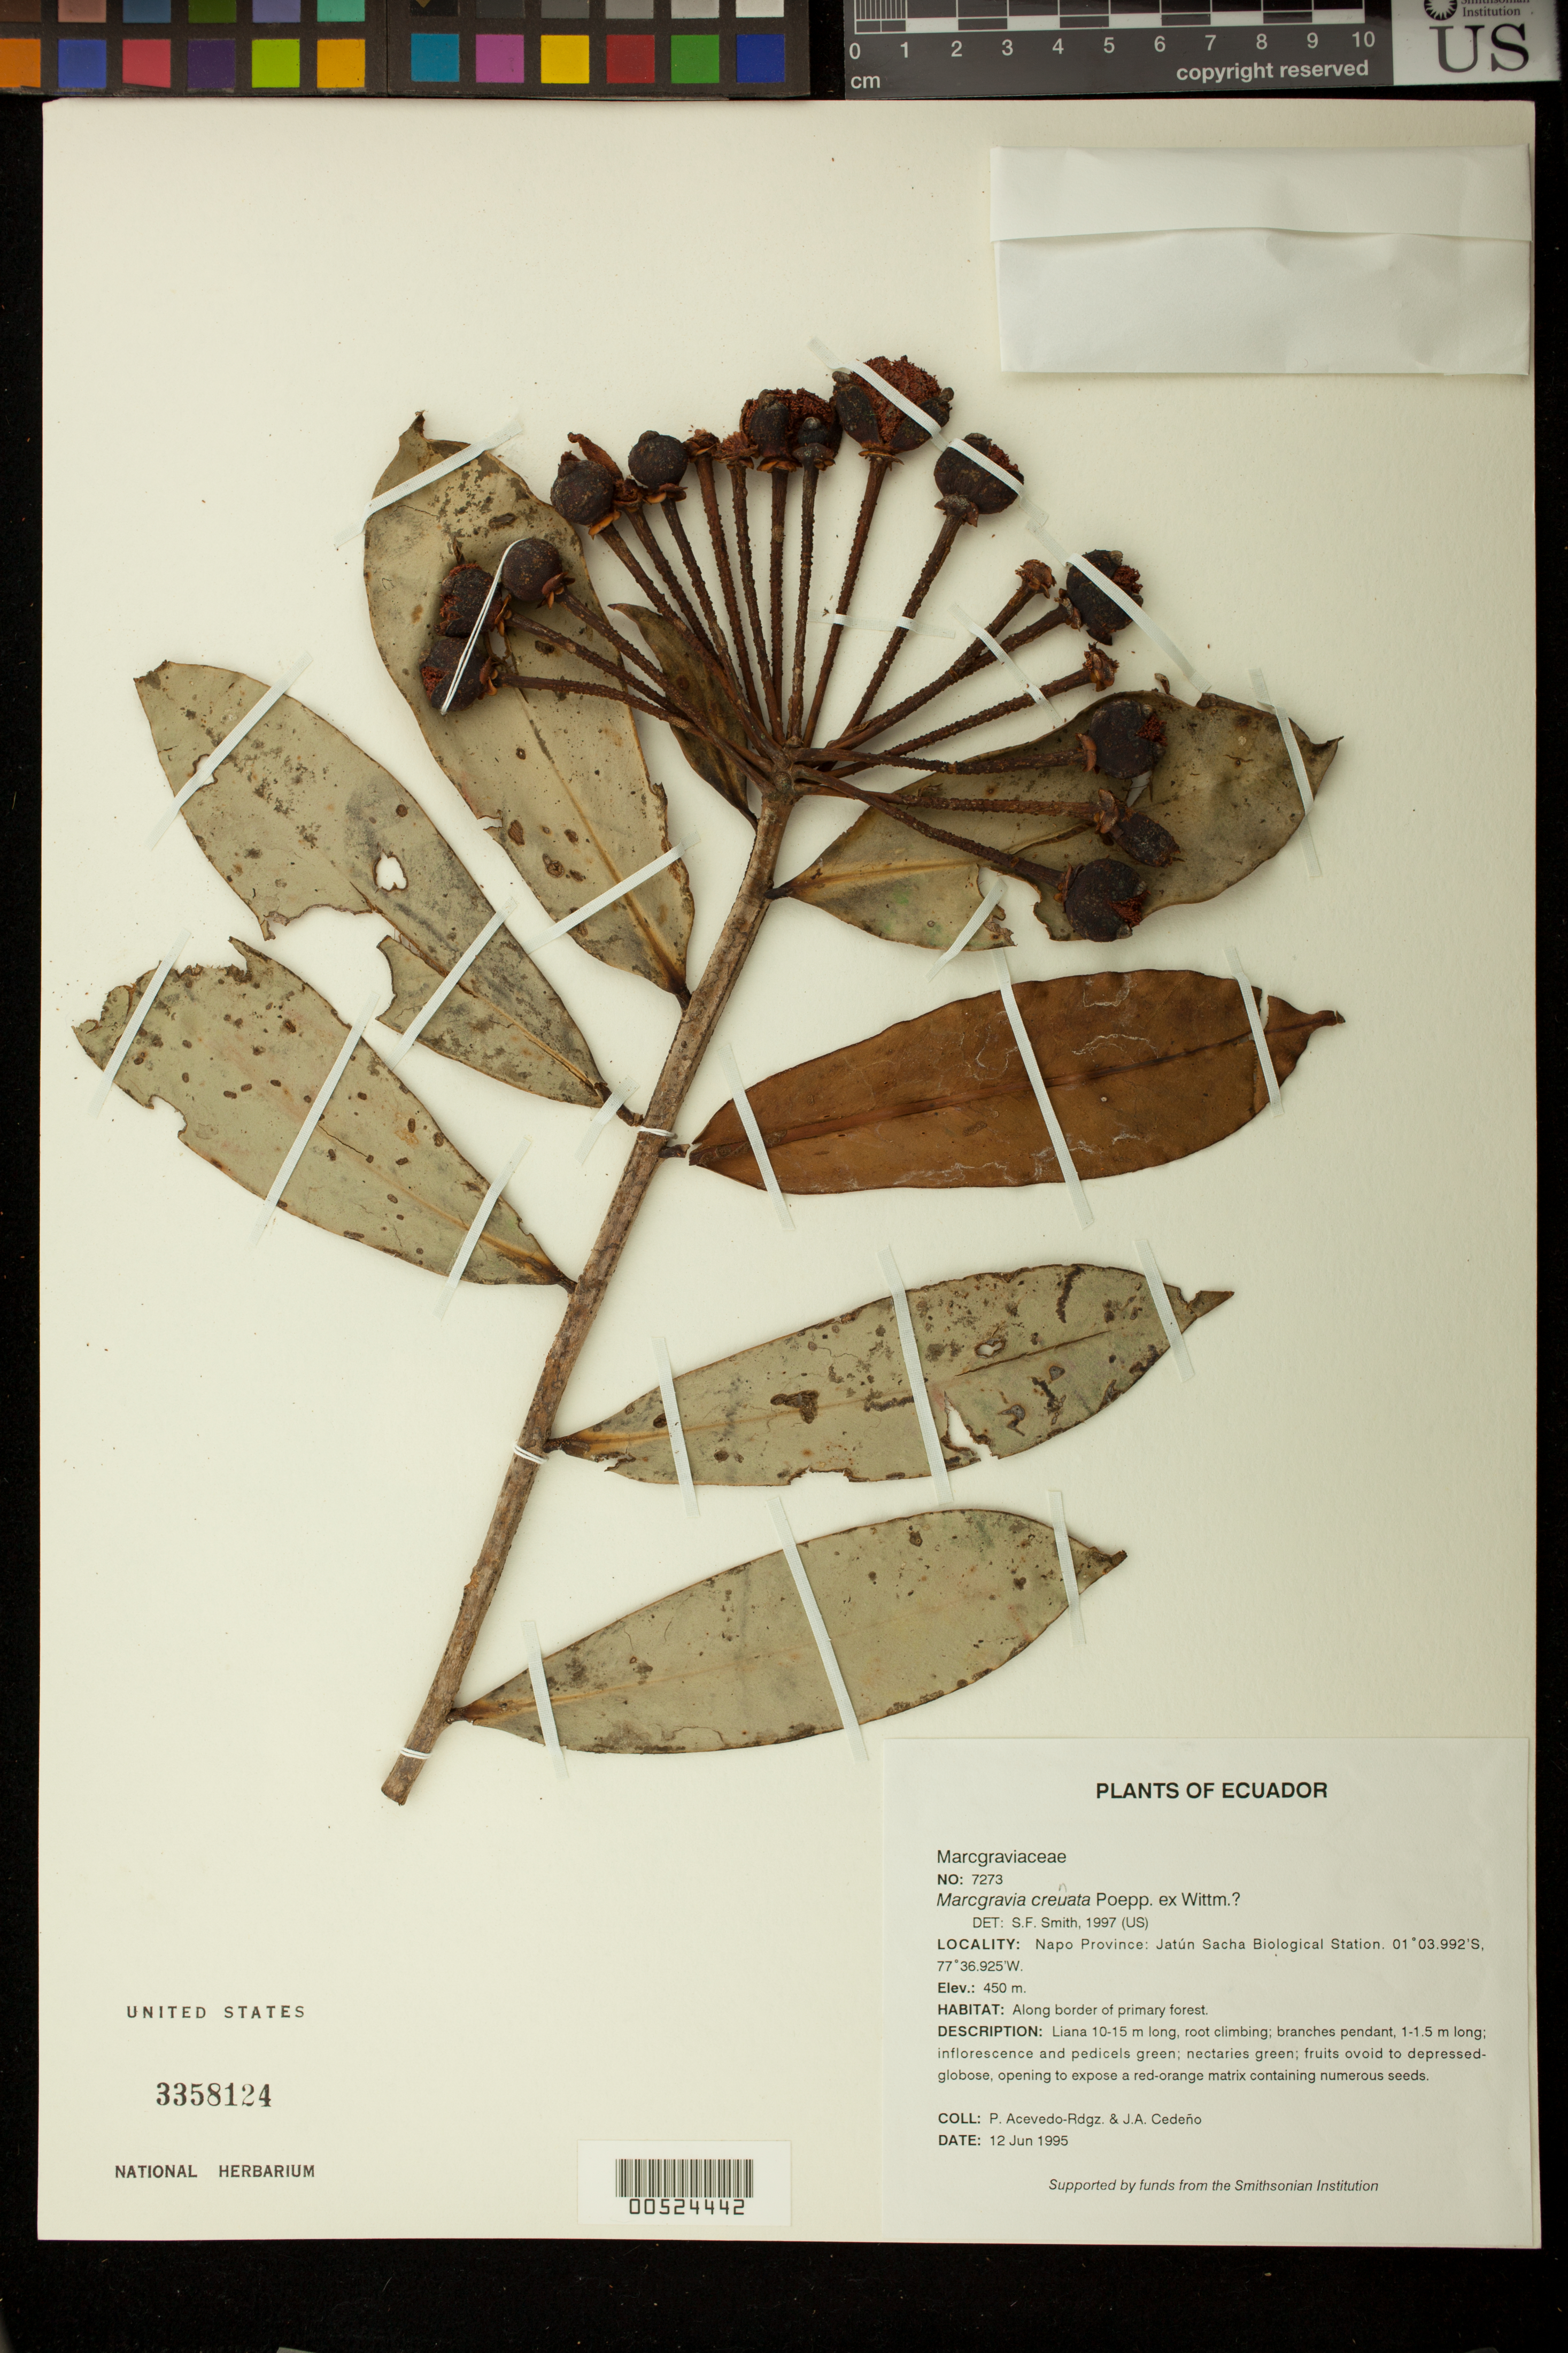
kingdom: Plantae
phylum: Tracheophyta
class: Magnoliopsida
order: Ericales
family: Marcgraviaceae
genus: Marcgravia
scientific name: Marcgravia crenata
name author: Poepp. ex Wittm.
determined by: Smith, Stephen F., (US), NMNH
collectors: P. Acevedo-Rodr. & J. A. Cedeño M.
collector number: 7273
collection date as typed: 12 Jun 1995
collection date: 1995-06-12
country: Ecuador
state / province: Napo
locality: Napo Province: Jatún Sacha Biological Station.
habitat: Along border of primary forest.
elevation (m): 450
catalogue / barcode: US 3358124